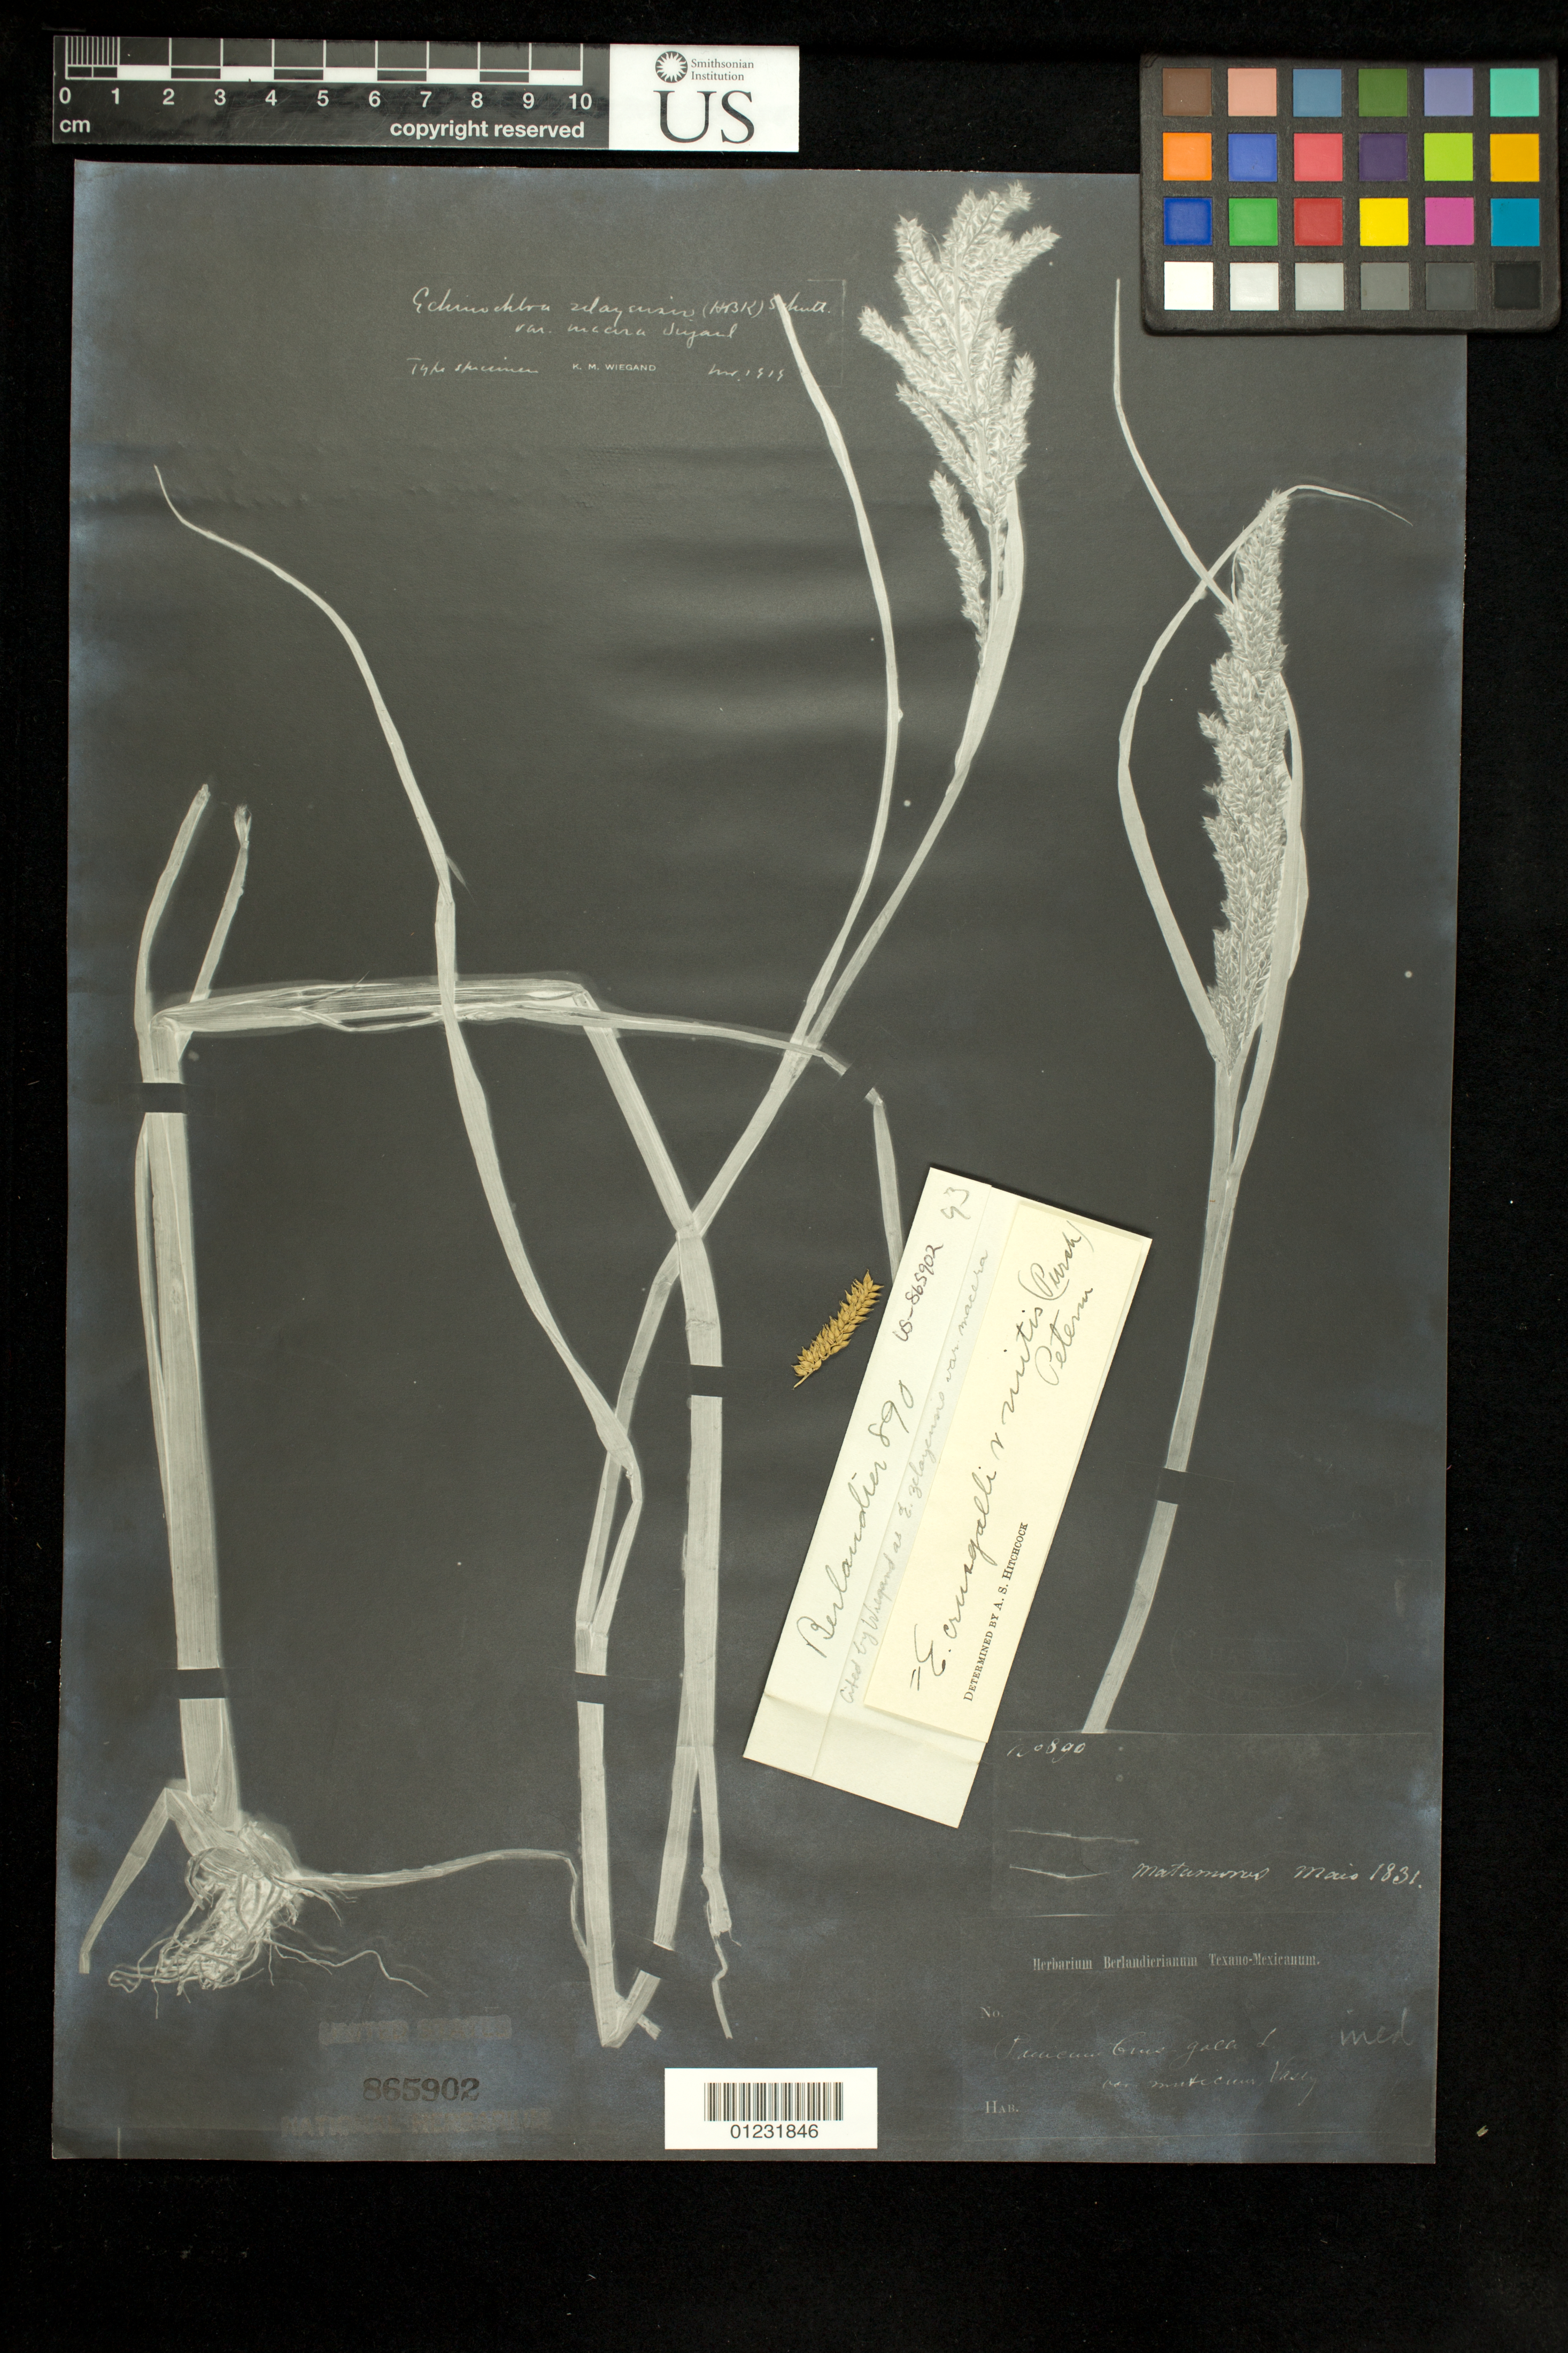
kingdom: Plantae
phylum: Tracheophyta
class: Liliopsida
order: Poales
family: Poaceae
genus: Echinochloa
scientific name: Echinochloa zelayensis var. macera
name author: Wiegand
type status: Isotype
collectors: J. L. Berlandier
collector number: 890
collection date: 1831-05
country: Mexico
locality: Matamoros.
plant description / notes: Fragmentary material of type specimen ex herb. Berlandierianum.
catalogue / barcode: US 865902